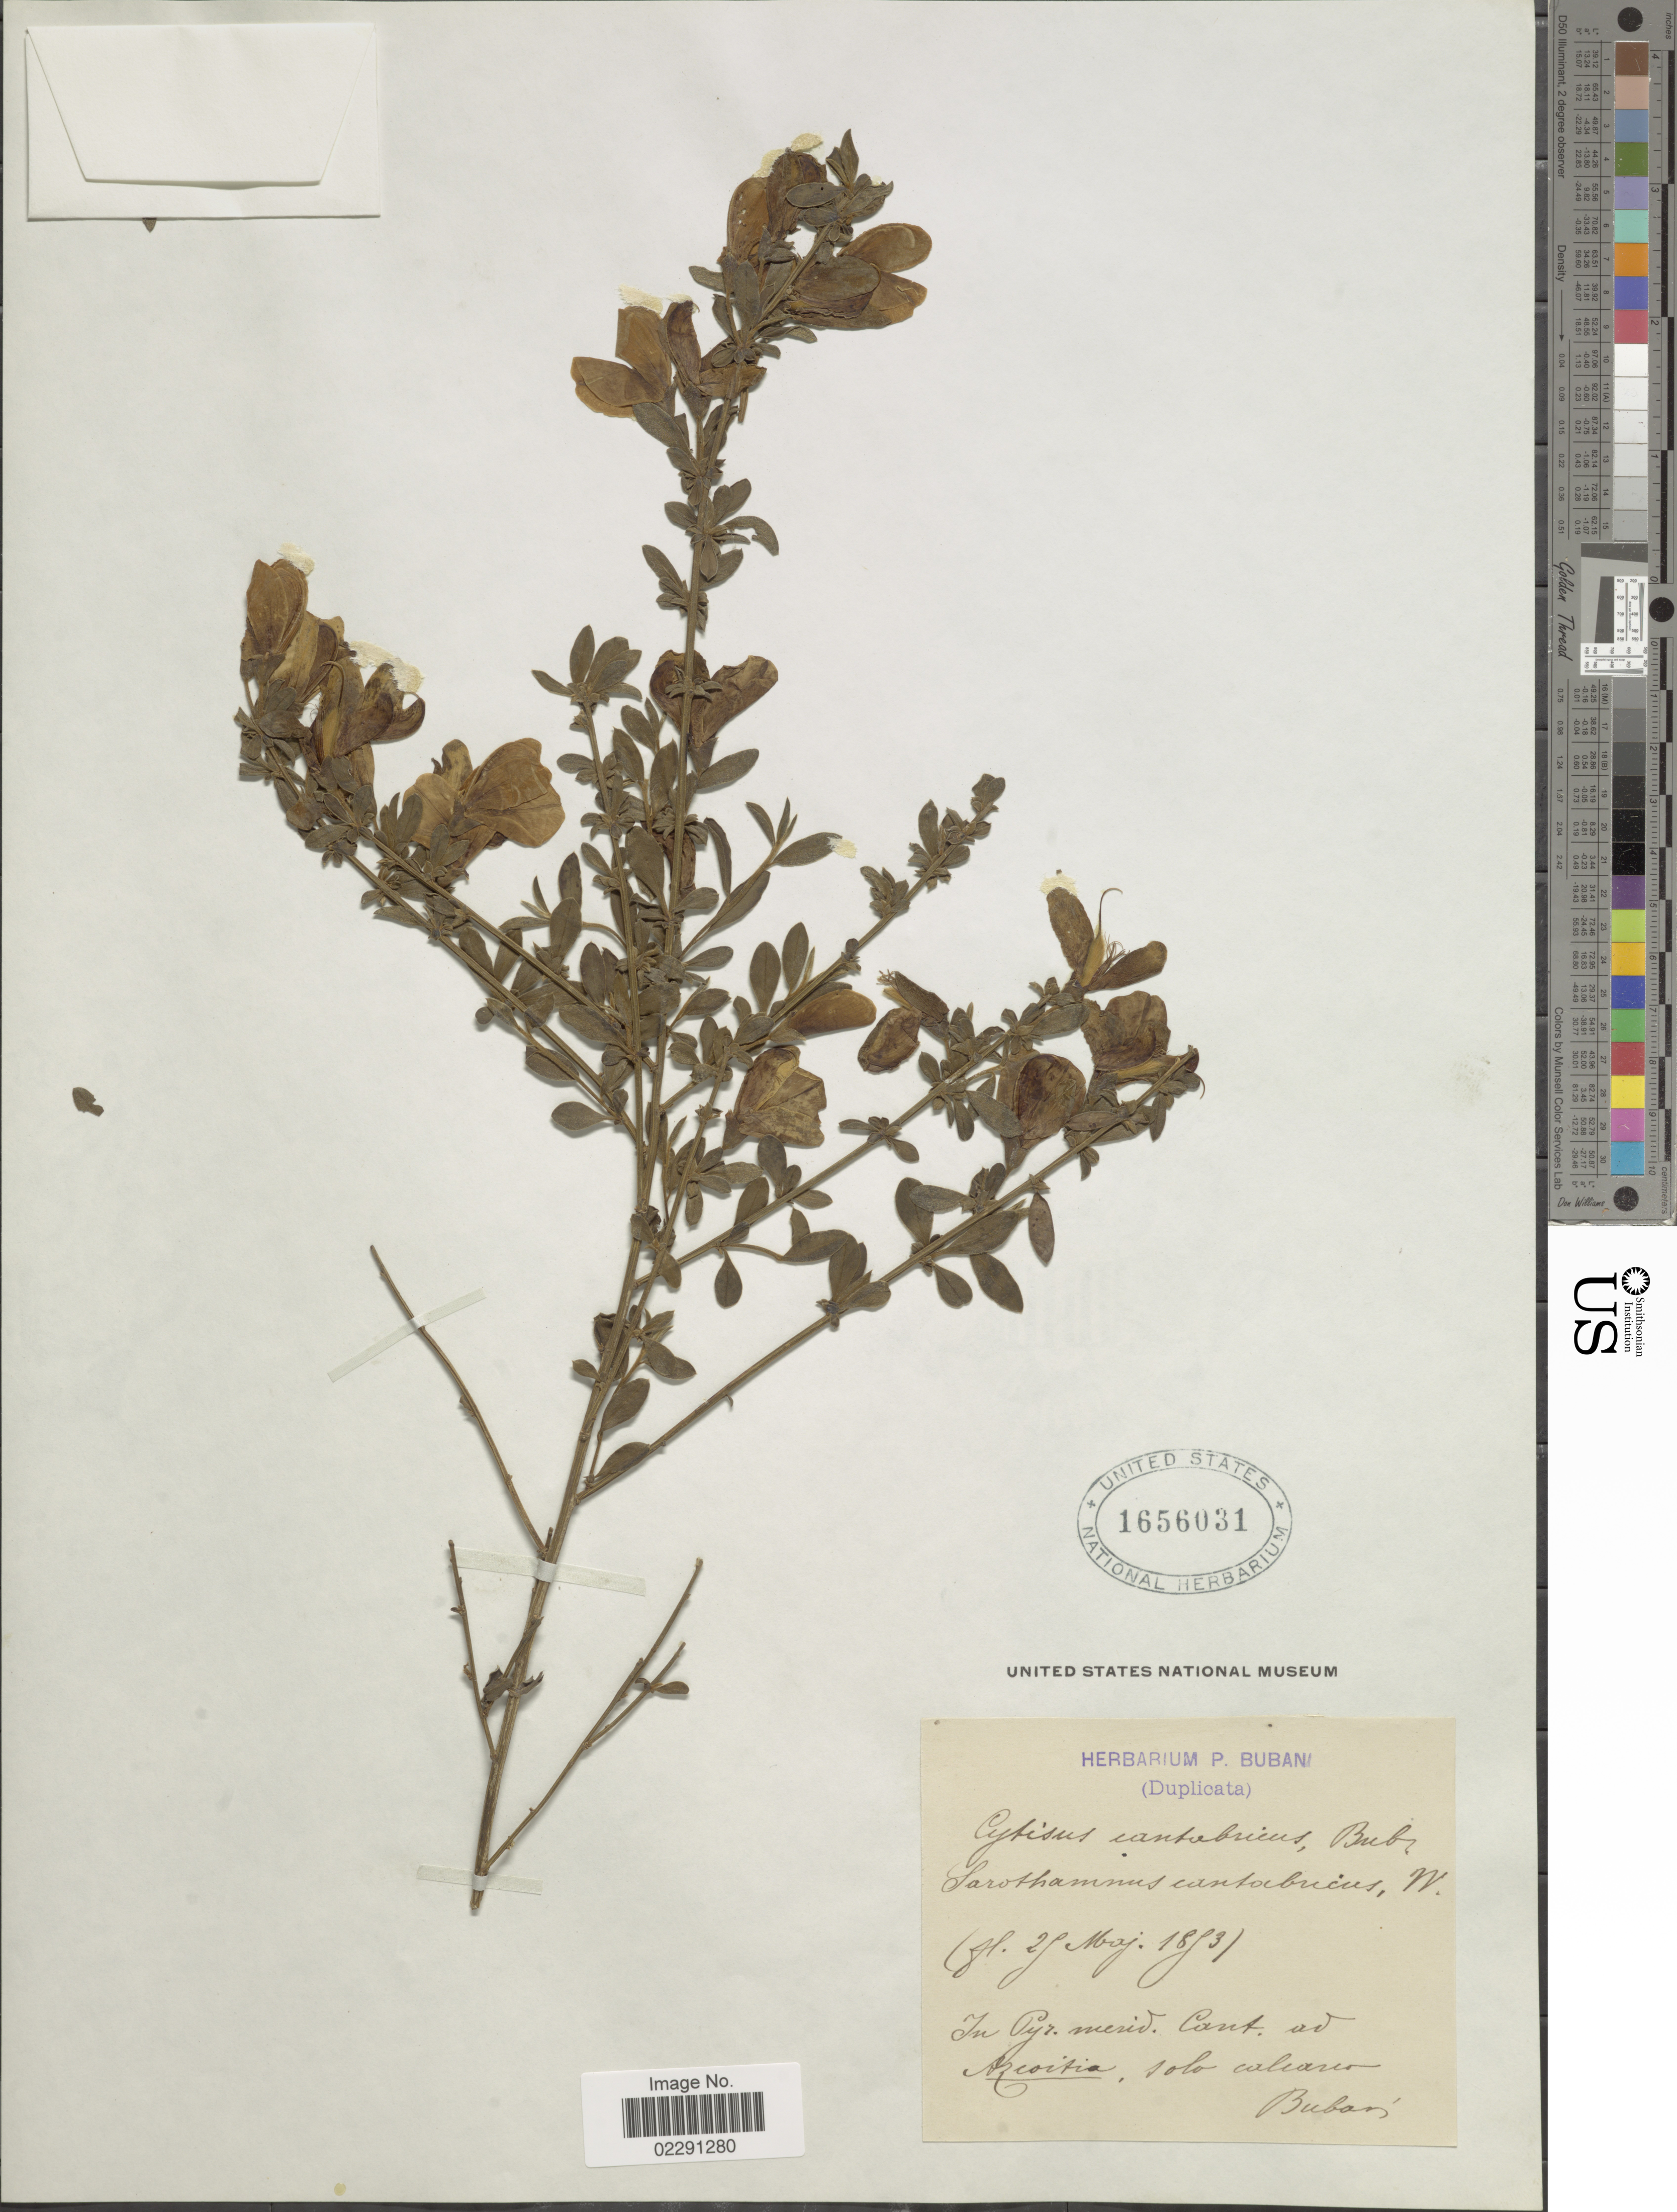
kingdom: Plantae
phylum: Tracheophyta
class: Magnoliopsida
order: Fabales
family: Fabaceae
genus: Cytisus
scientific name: Cytisus cantabricus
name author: (Willk.) Rchb. f.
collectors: P. Bubani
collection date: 1873-05-27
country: Spain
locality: In Pyr. merid. Cant. ad Azcoitia [Azkoitia], solo calcares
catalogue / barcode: US 1656031